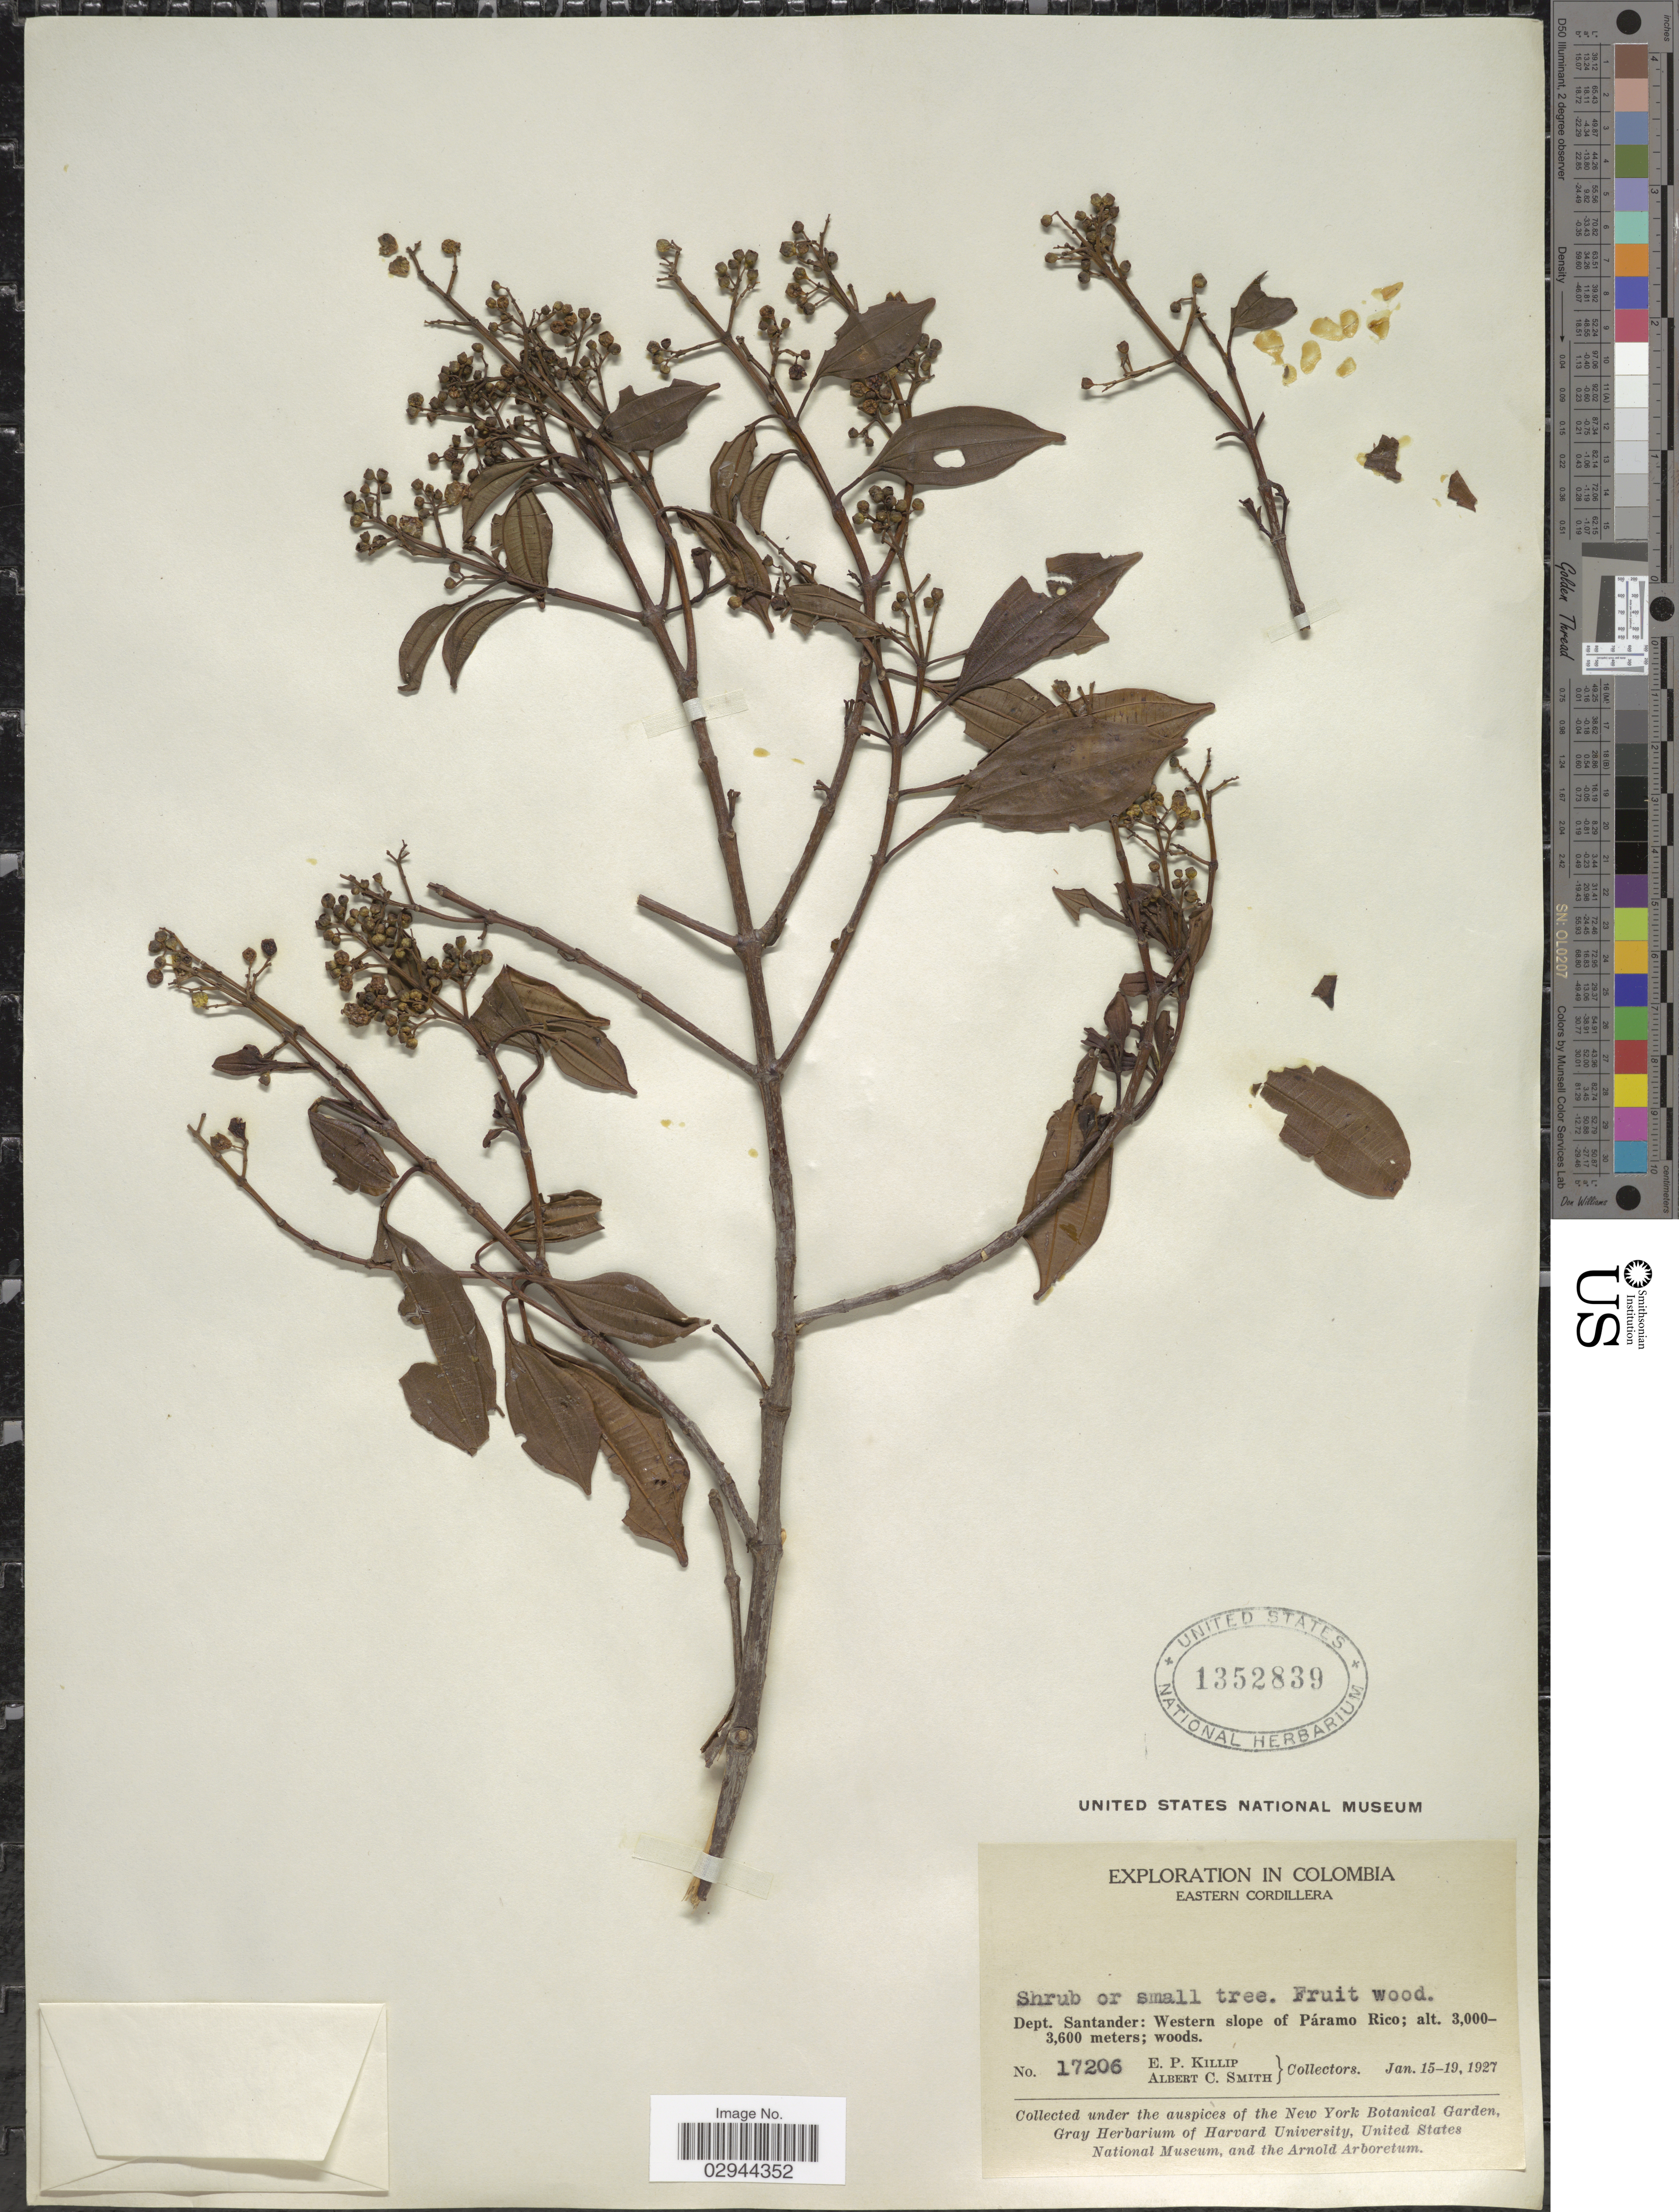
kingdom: Plantae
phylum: Tracheophyta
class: Magnoliopsida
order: Myrtales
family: Melastomataceae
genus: Miconia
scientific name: Miconia tinifolia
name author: Naudin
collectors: E. P. Killip & A. C. Smith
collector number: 17206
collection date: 1927-01-15/1927-01-19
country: Colombia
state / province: Santander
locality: Eastern Cordillera. Dept. Santander: Western slope of Páramo Rico.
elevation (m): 3000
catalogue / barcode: US 1352839